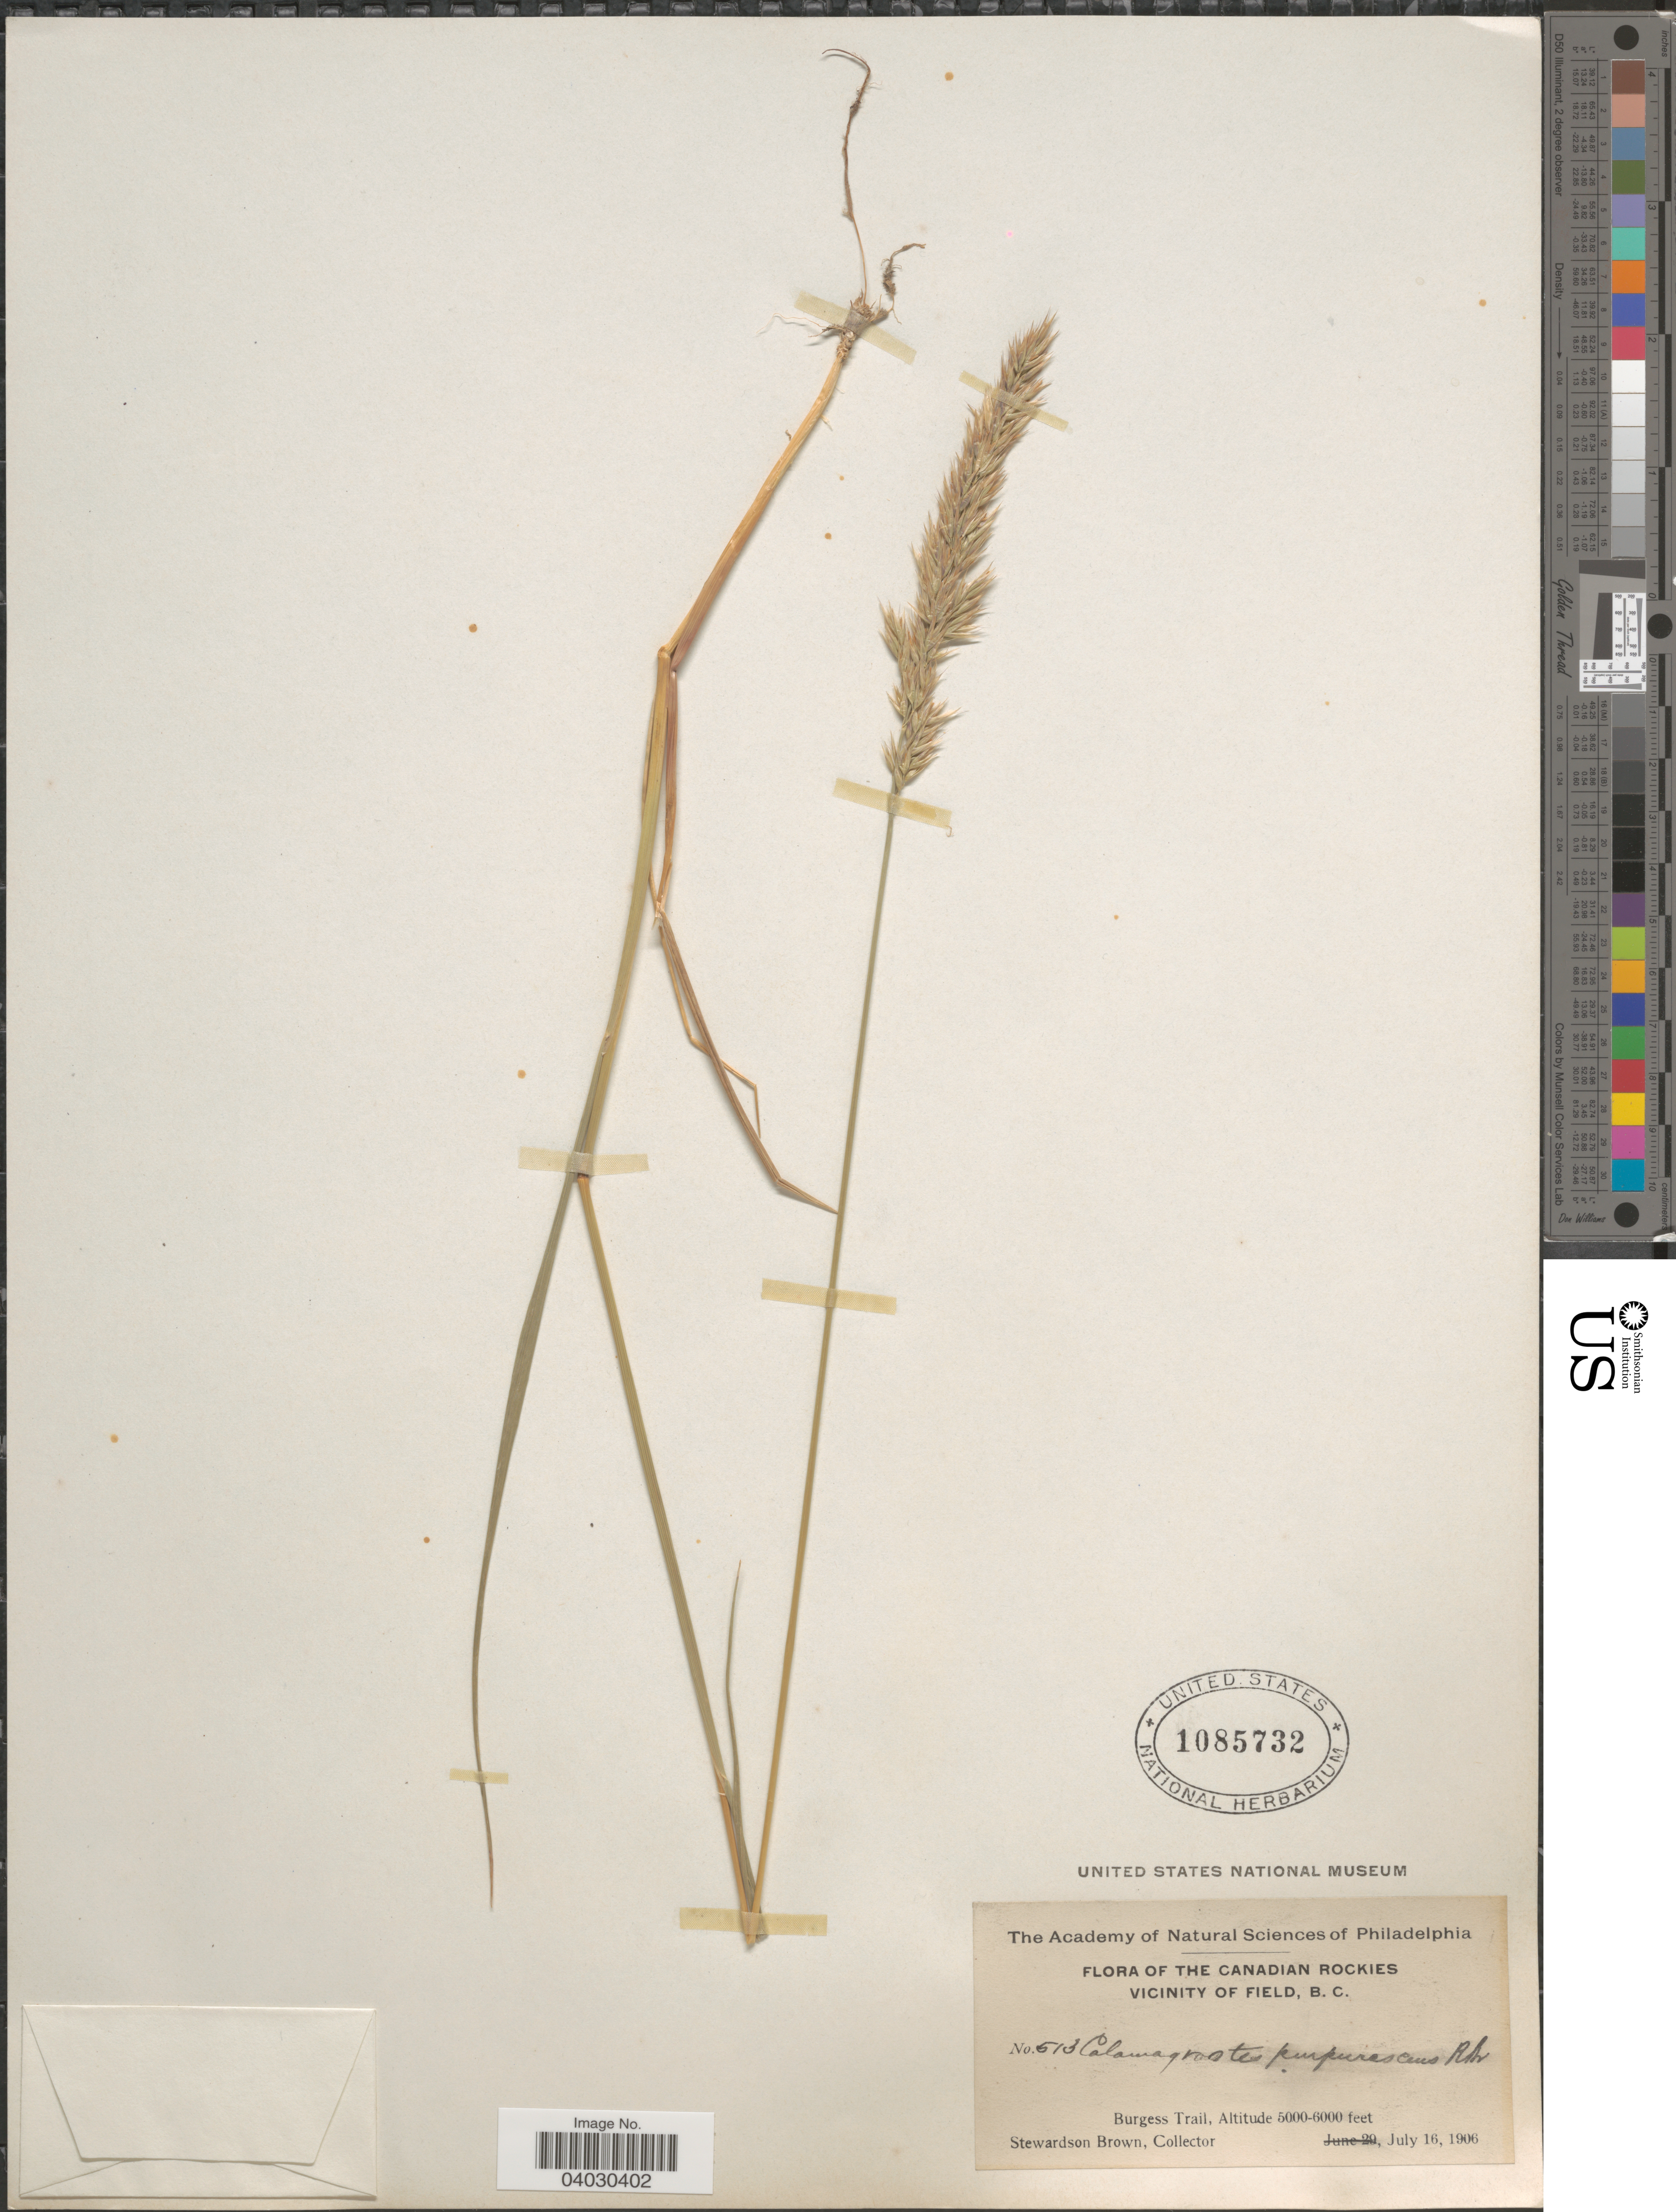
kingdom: Plantae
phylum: Tracheophyta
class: Liliopsida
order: Poales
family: Poaceae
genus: Calamagrostis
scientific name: Calamagrostis purpurascens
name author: R. Br.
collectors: S. Brown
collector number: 513*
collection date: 1906-07-16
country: Canada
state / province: British Columbia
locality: Canadian Rockies. Vicinity of Field. Burgess Trail.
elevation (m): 1524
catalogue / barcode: US 1085732